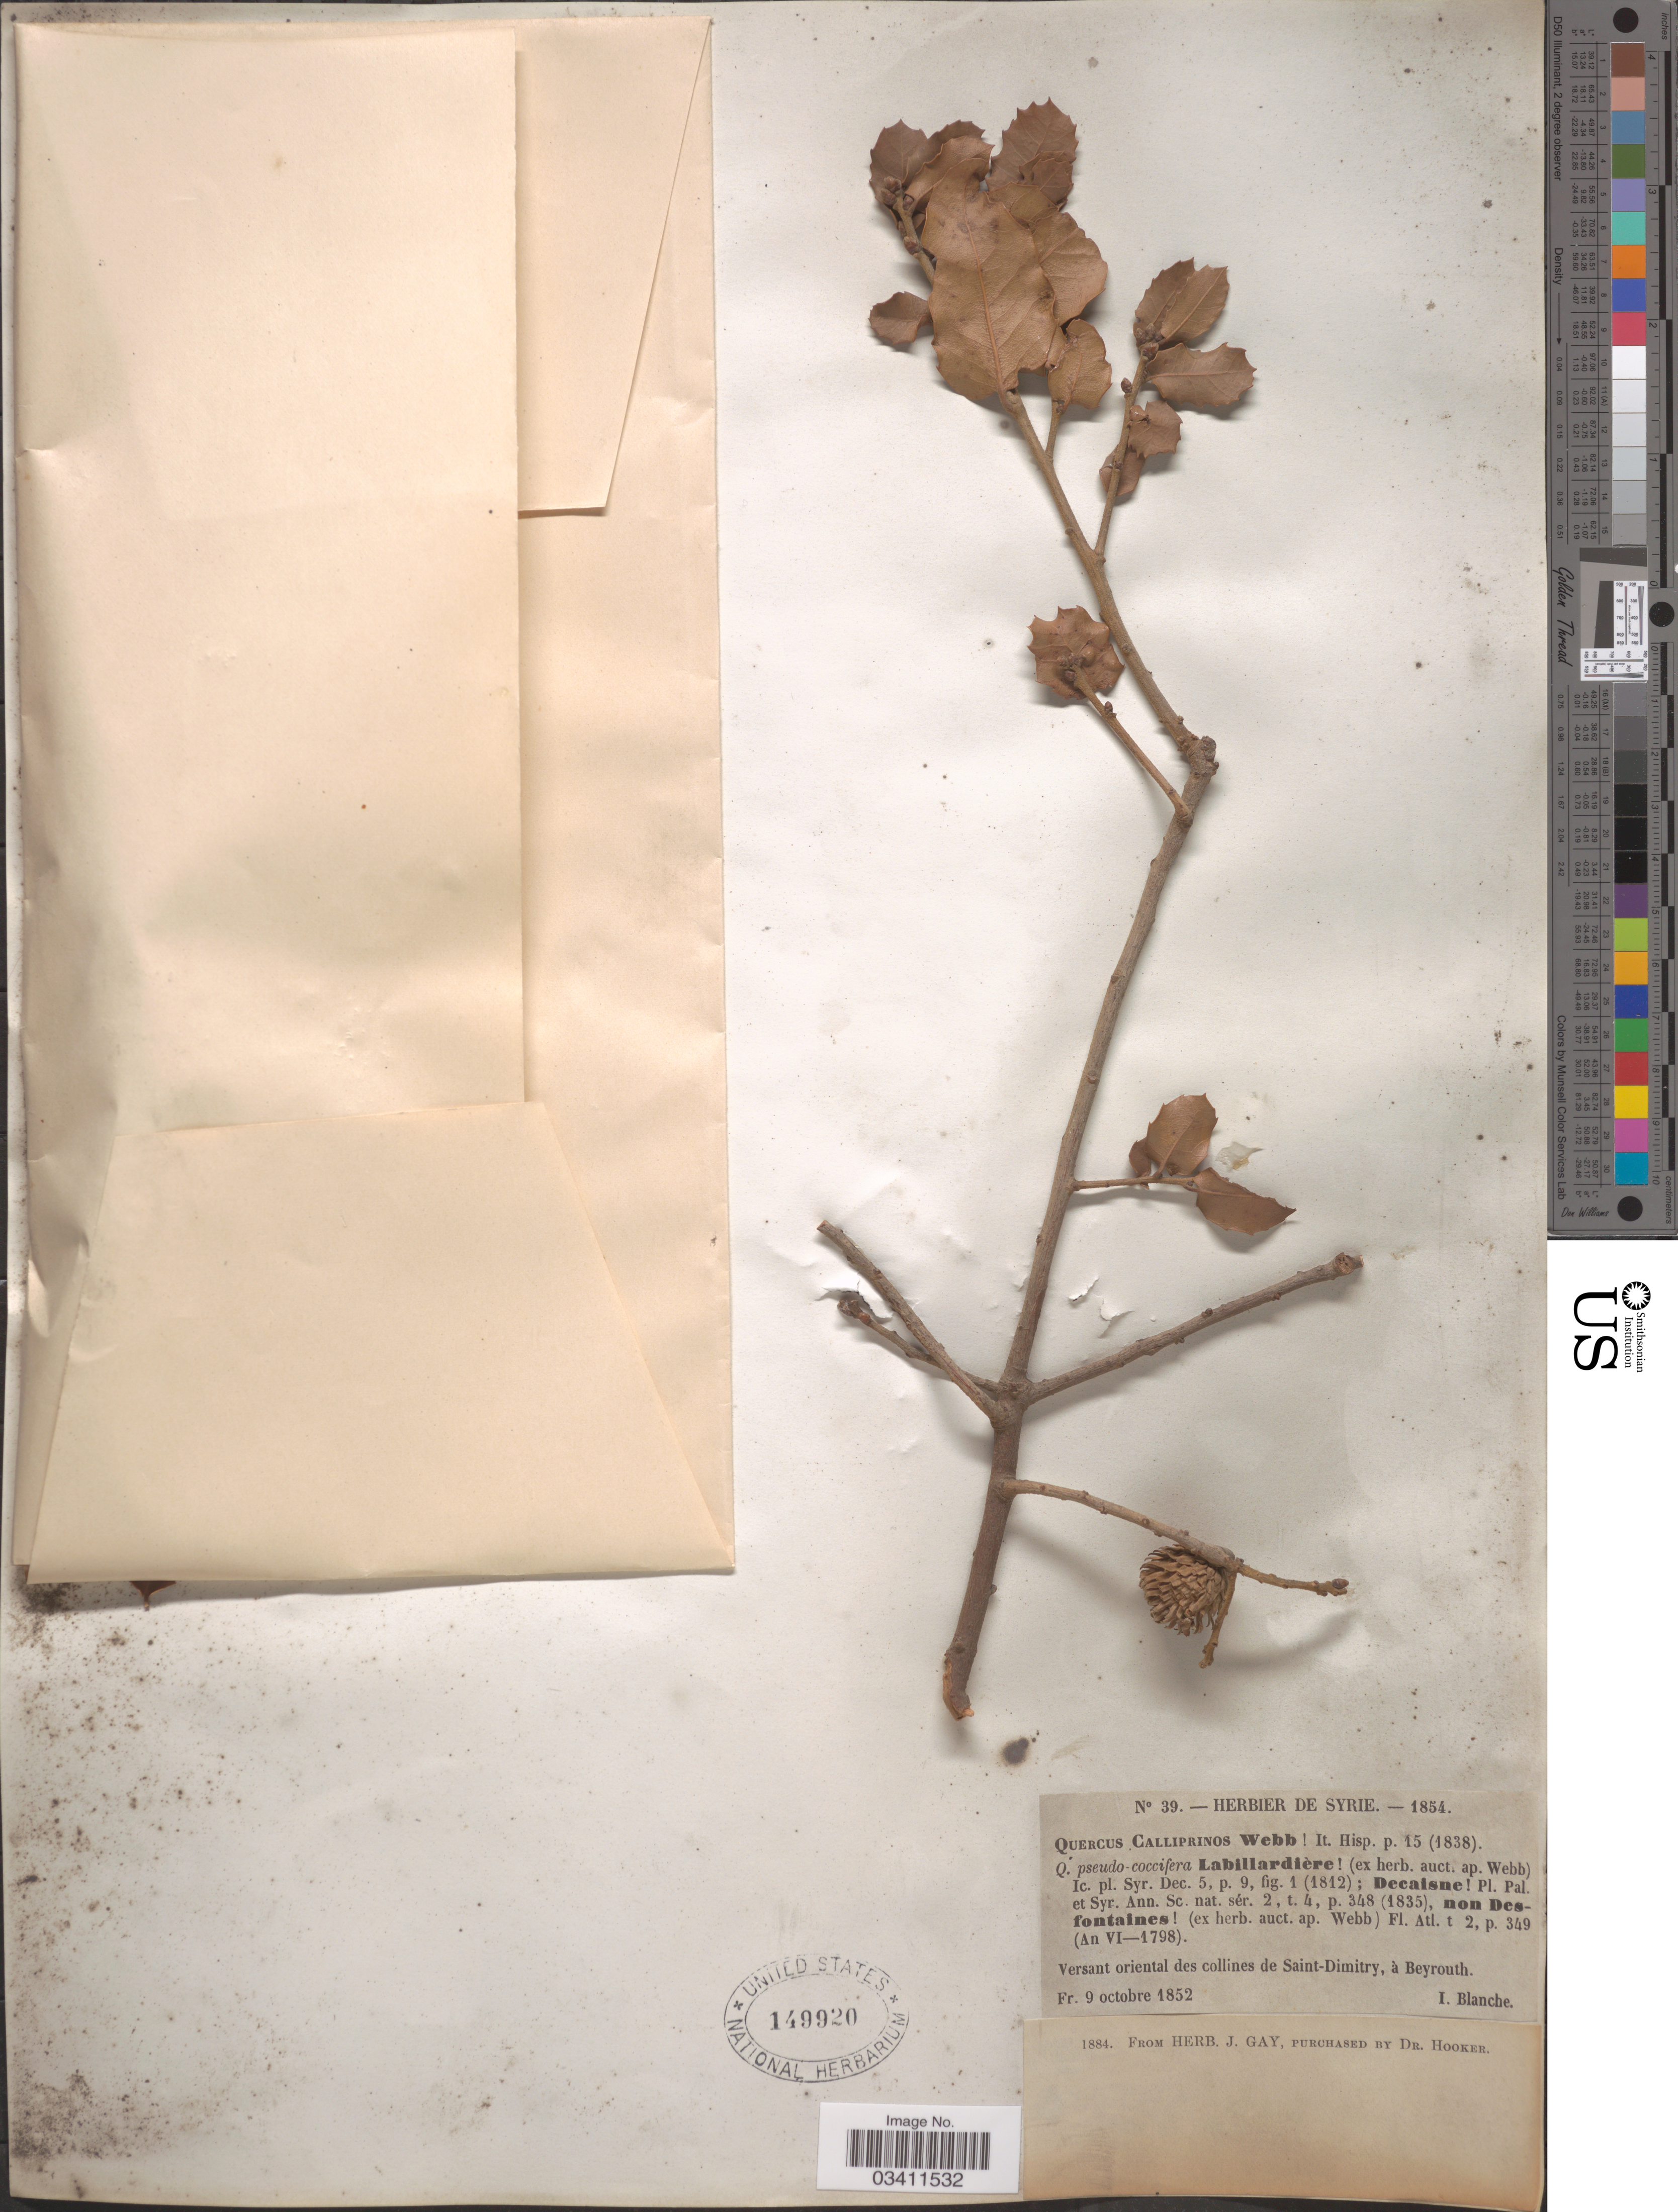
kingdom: Plantae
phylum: Tracheophyta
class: Magnoliopsida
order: Fagales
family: Fagaceae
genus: Quercus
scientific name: Quercus calliprinos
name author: Webb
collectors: I. Blanche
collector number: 39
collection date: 1852-10-09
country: Syria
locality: Versant oriental des collines de Saint-Dimitry, à Beyrouth.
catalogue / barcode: US 149920